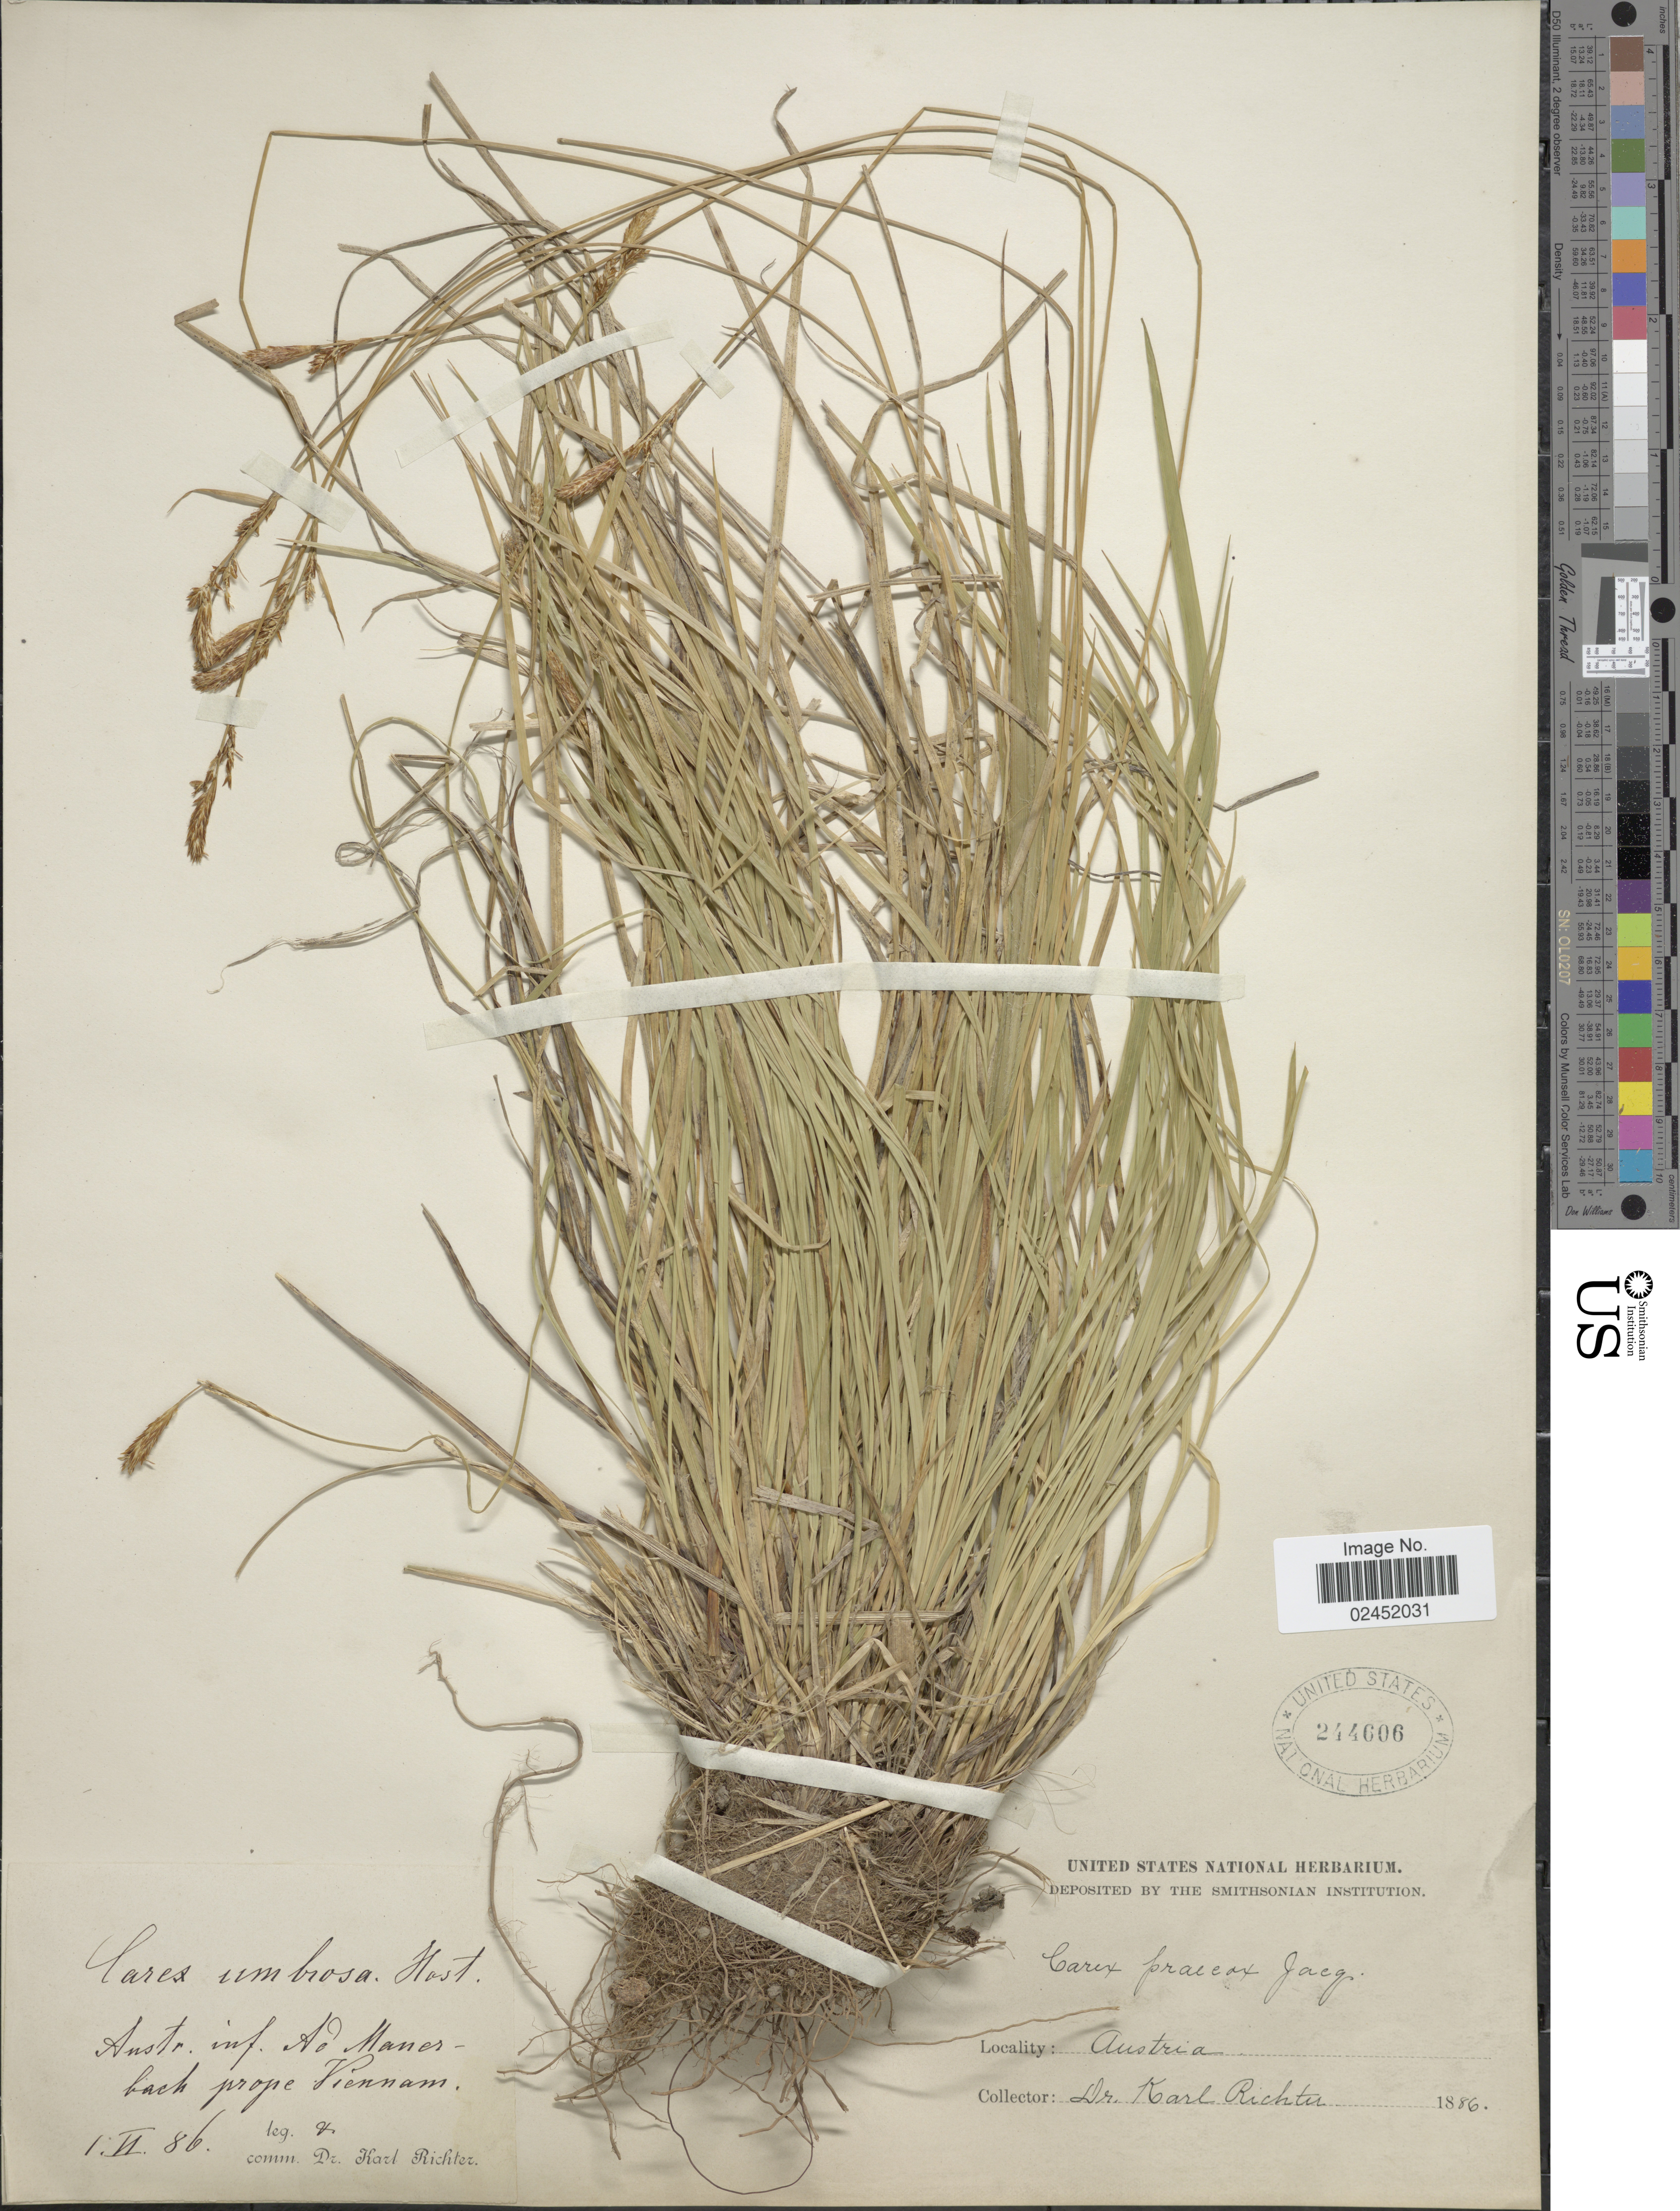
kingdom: Plantae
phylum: Tracheophyta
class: Liliopsida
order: Poales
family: Cyperaceae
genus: Carex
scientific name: Carex praecox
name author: Schreb.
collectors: K. Richter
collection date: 1886-06-01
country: Austria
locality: Austria inf. Ad Manerbach prope Viennam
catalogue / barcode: US 244606